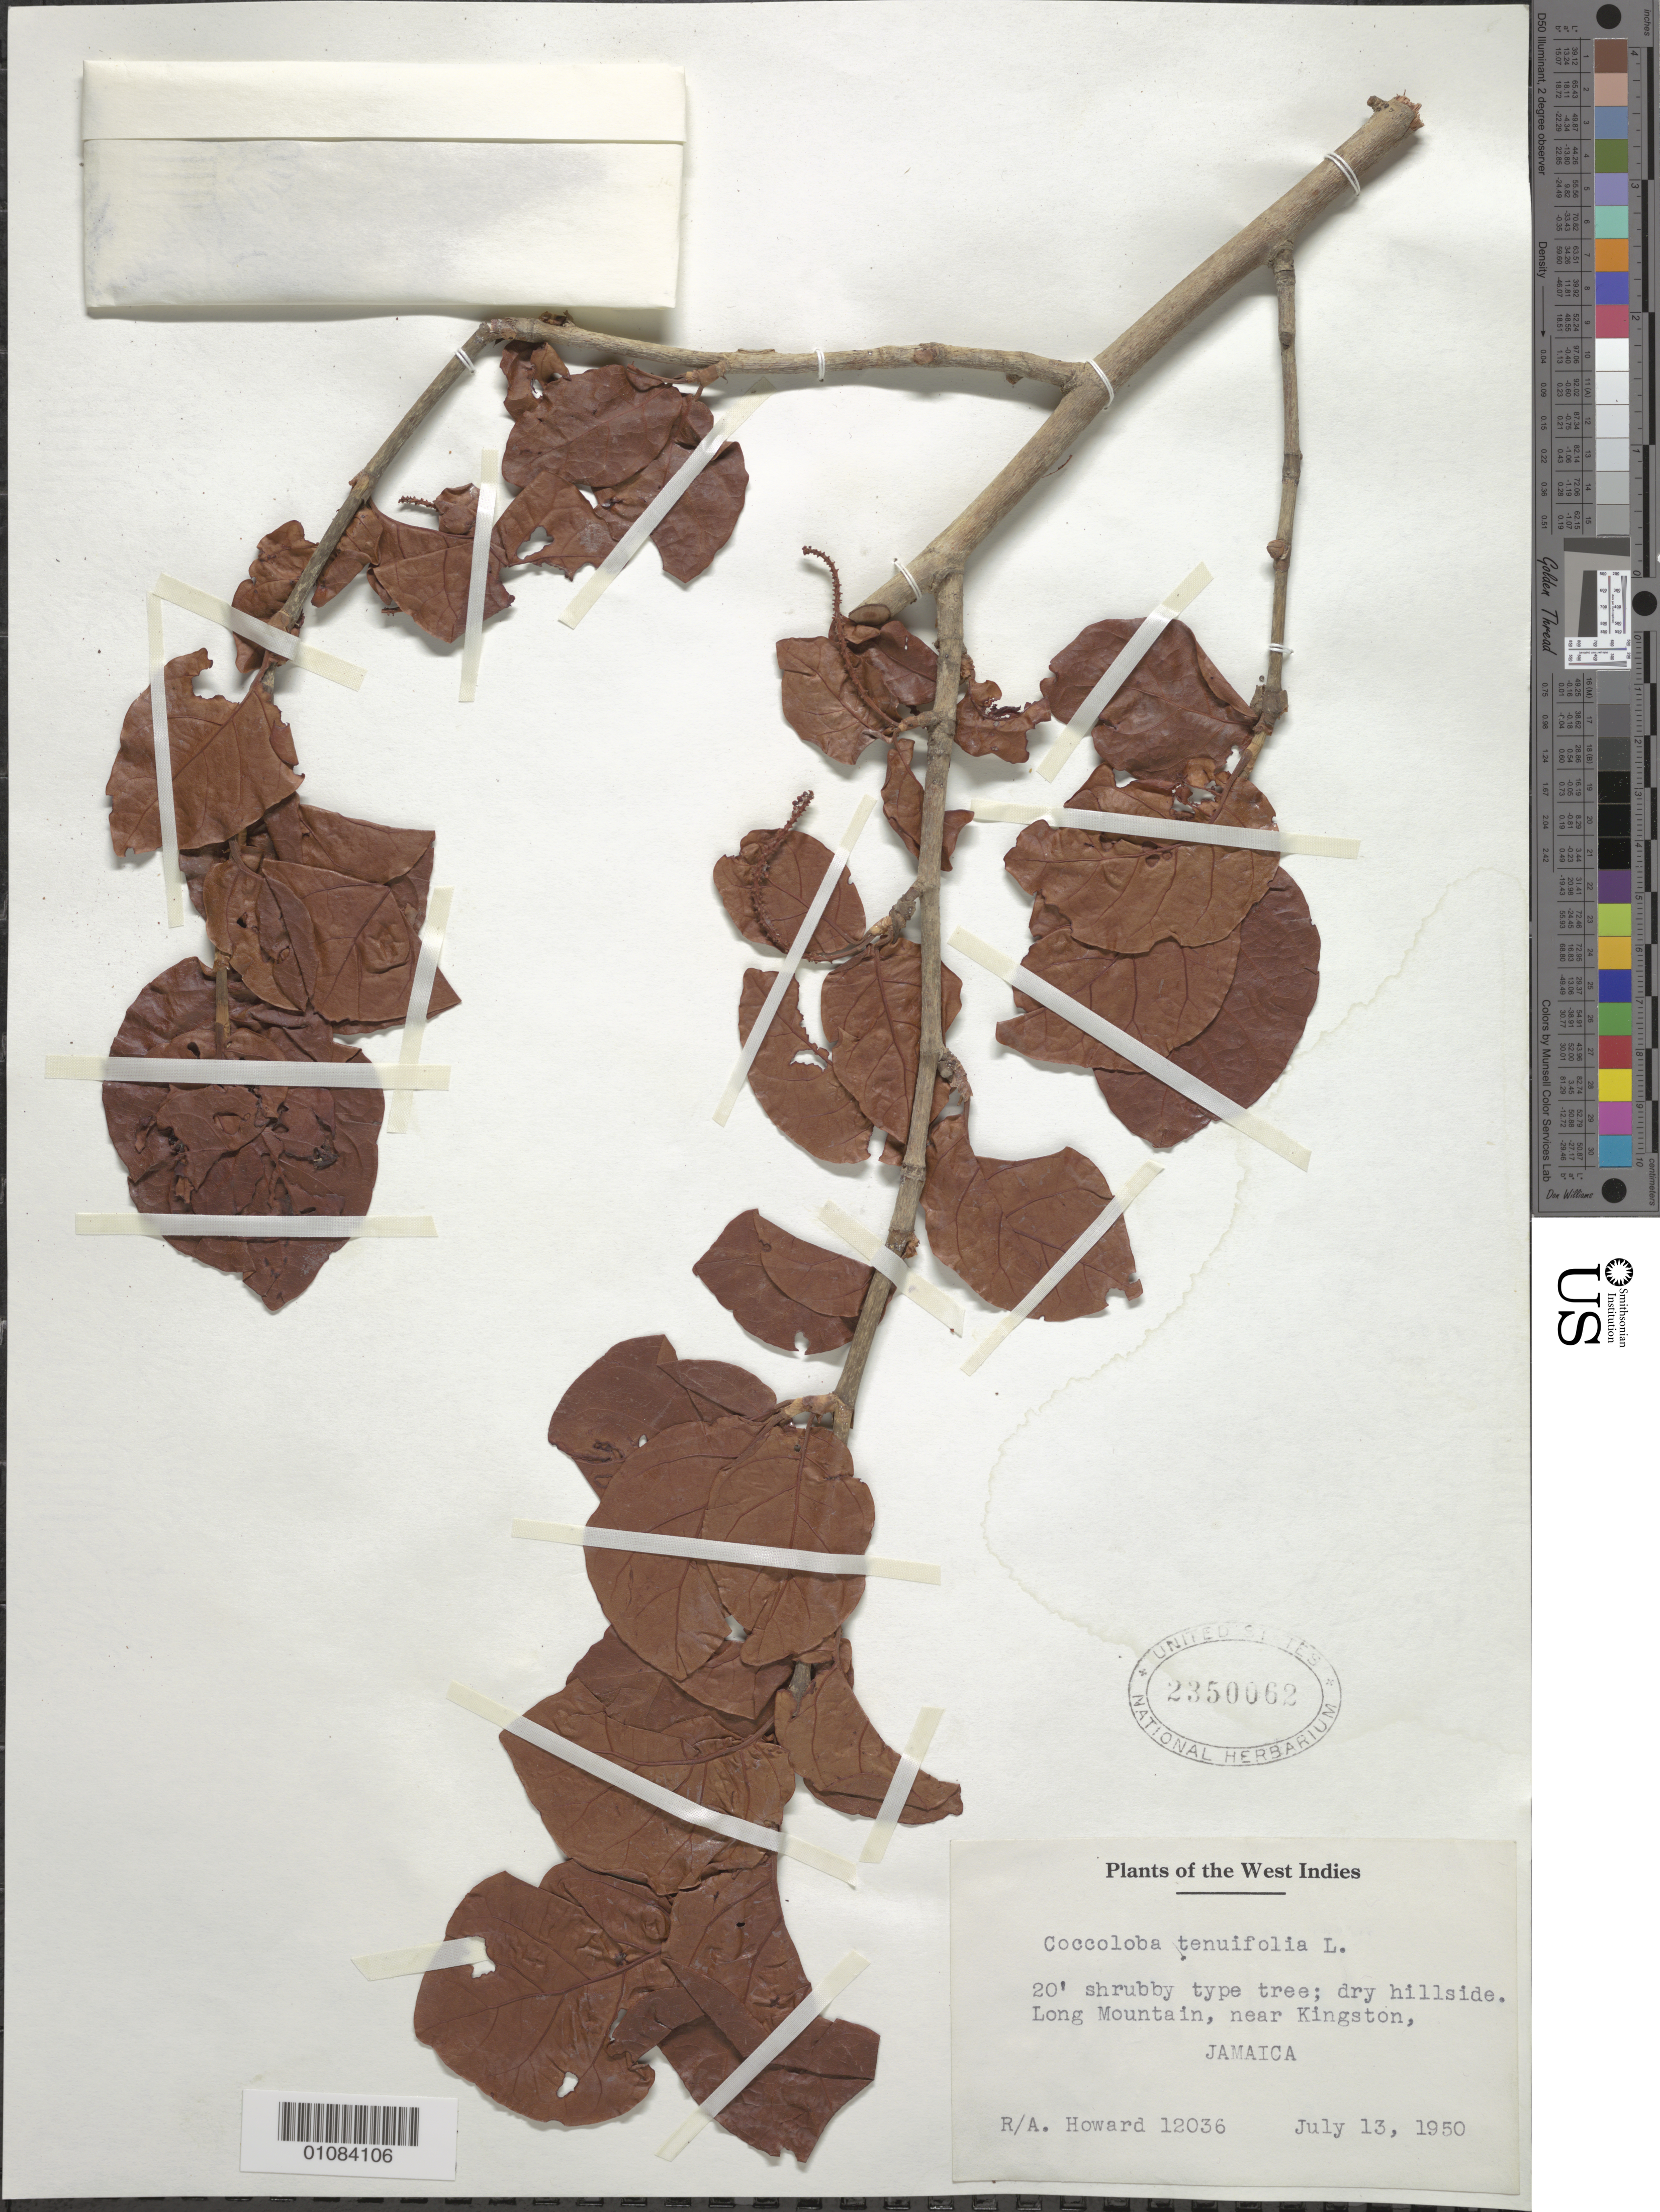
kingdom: Plantae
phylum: Tracheophyta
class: Magnoliopsida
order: Caryophyllales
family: Polygonaceae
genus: Coccoloba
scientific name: Coccoloba tenuifolia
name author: L.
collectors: R. A. Howard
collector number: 12036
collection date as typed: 30 Jul 1950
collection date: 1950-07-30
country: Jamaica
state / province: Kingston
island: Jamaica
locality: Long Mountain, near Kingston.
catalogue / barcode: US 2350062